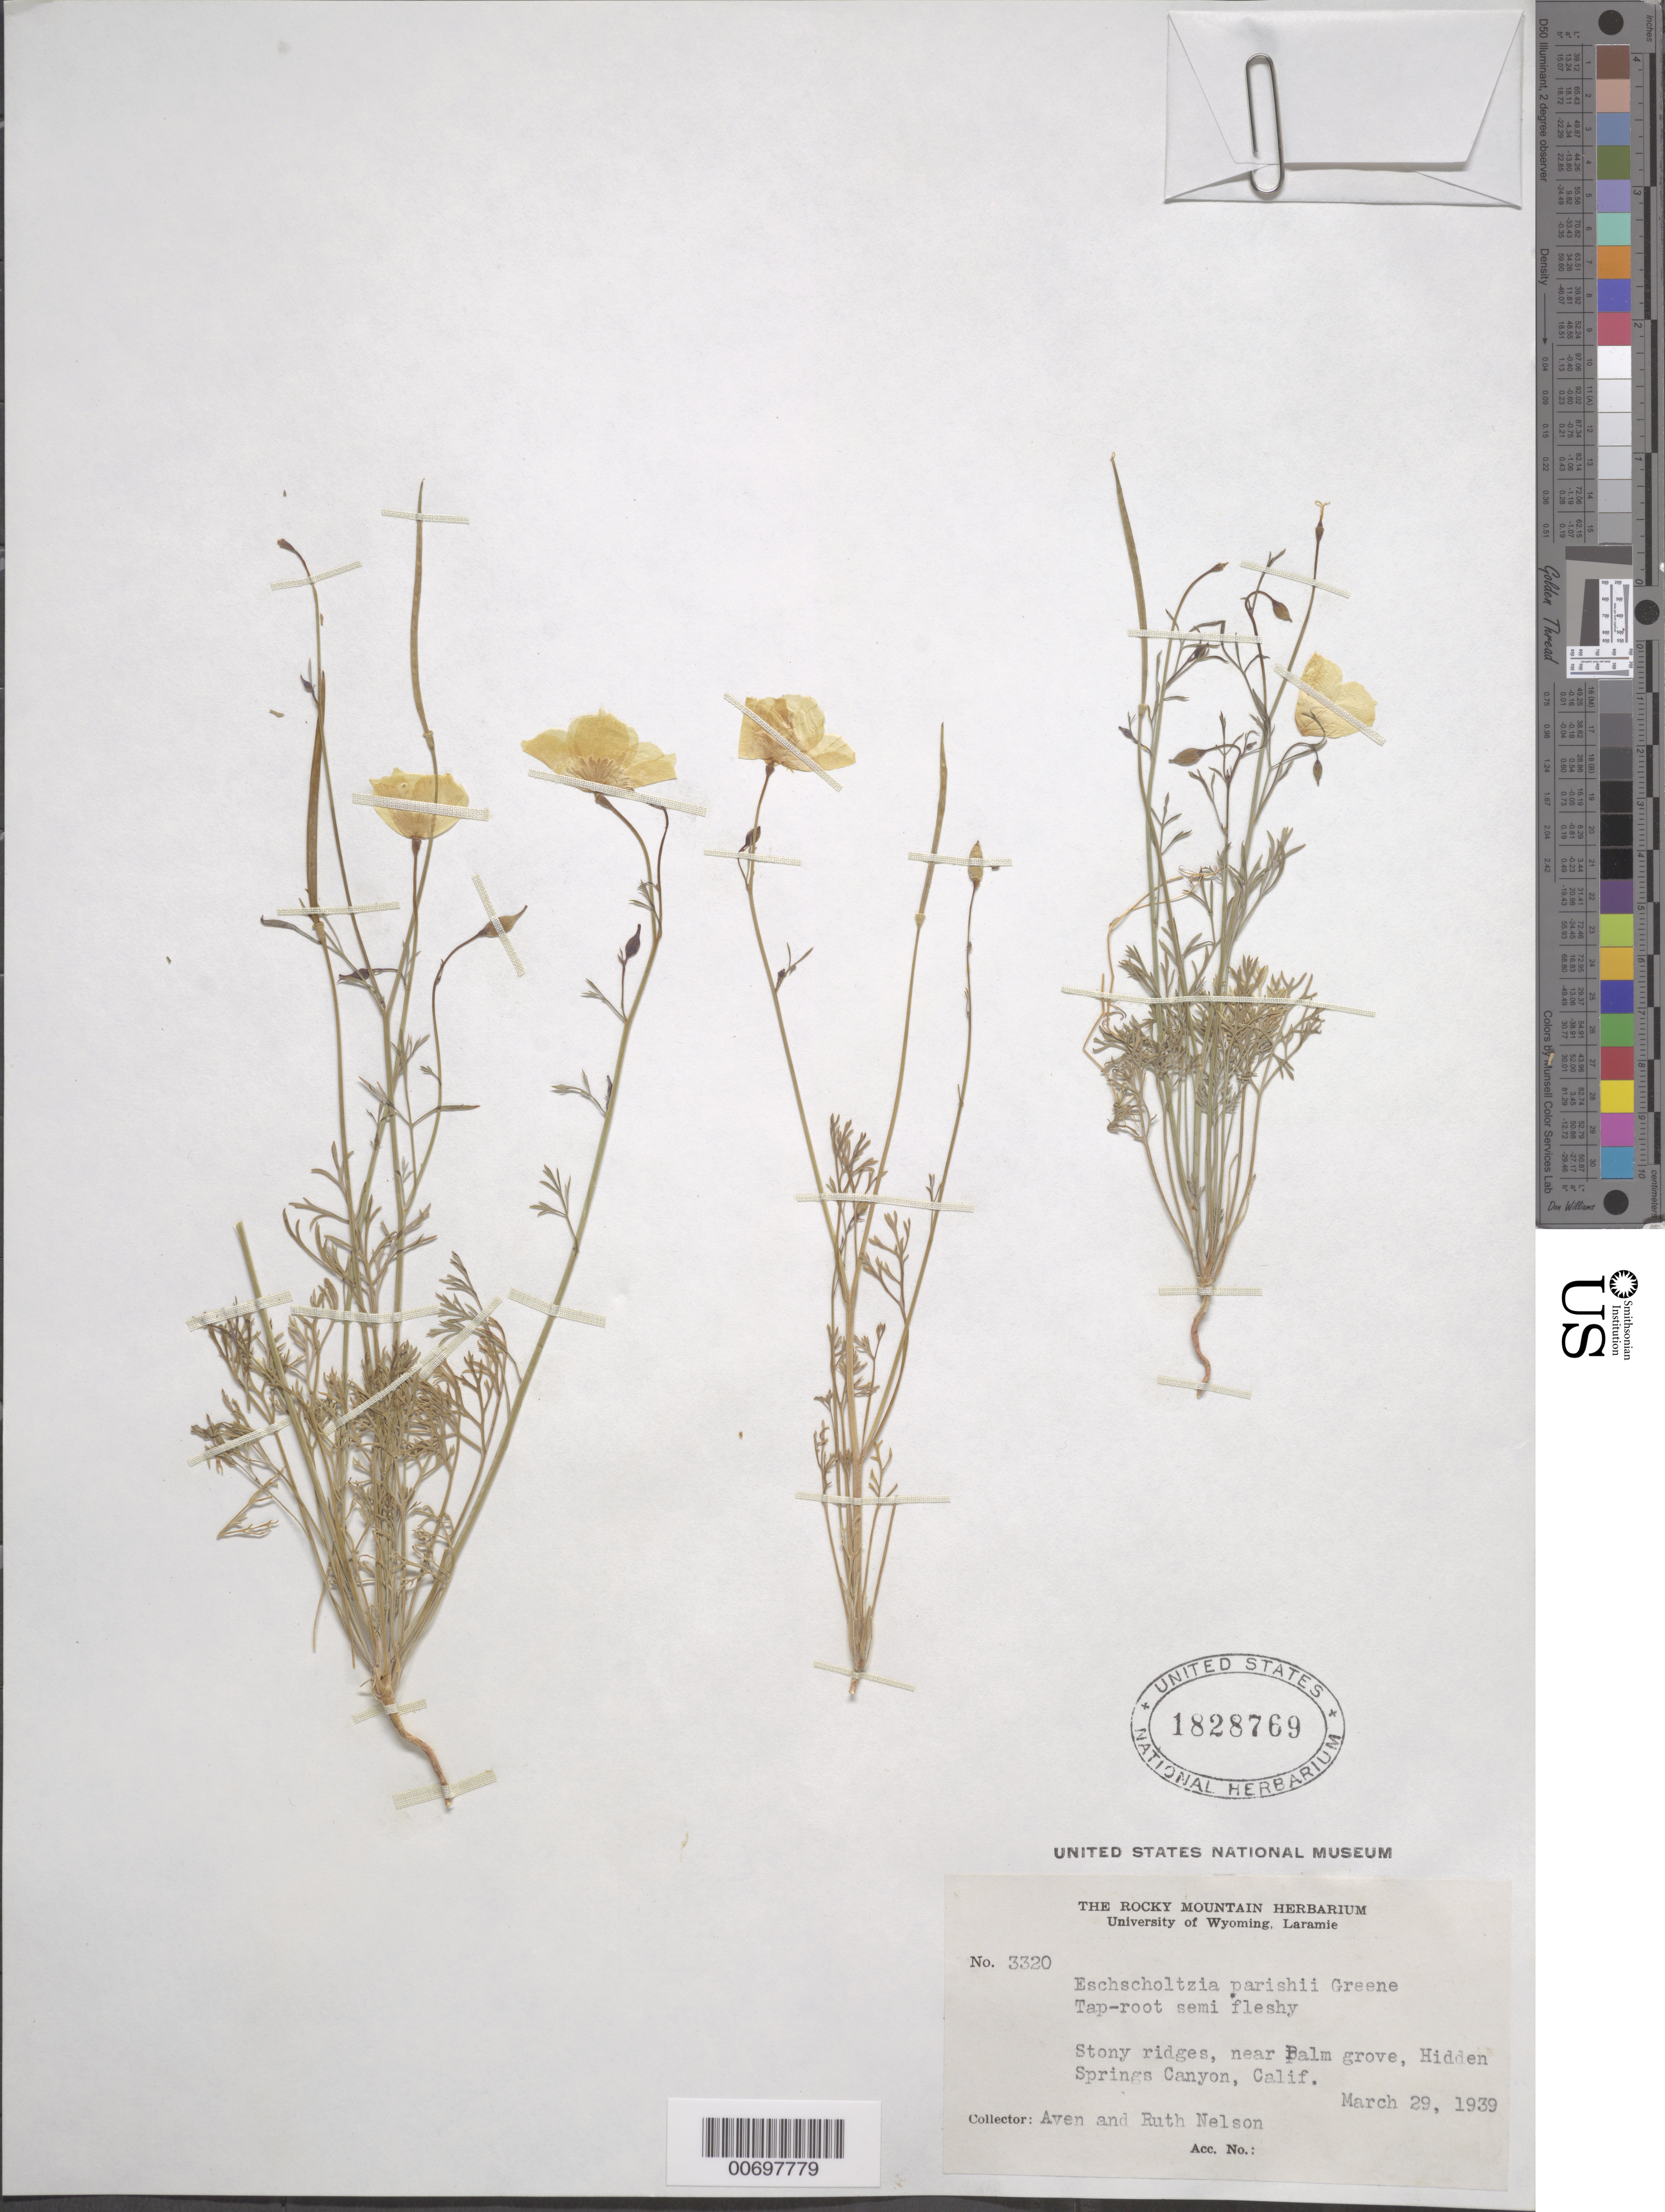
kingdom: Plantae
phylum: Tracheophyta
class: Magnoliopsida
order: Ranunculales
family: Papaveraceae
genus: Eschscholzia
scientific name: Eschscholzia parishii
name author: Greene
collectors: A. Nelson & R. A. Nelson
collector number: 3320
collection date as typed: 29 Mar 1939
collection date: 1939-03-29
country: United States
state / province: California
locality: Stony ridges, near Palm grove, Hidden Springs Canyon.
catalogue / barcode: US 1828769